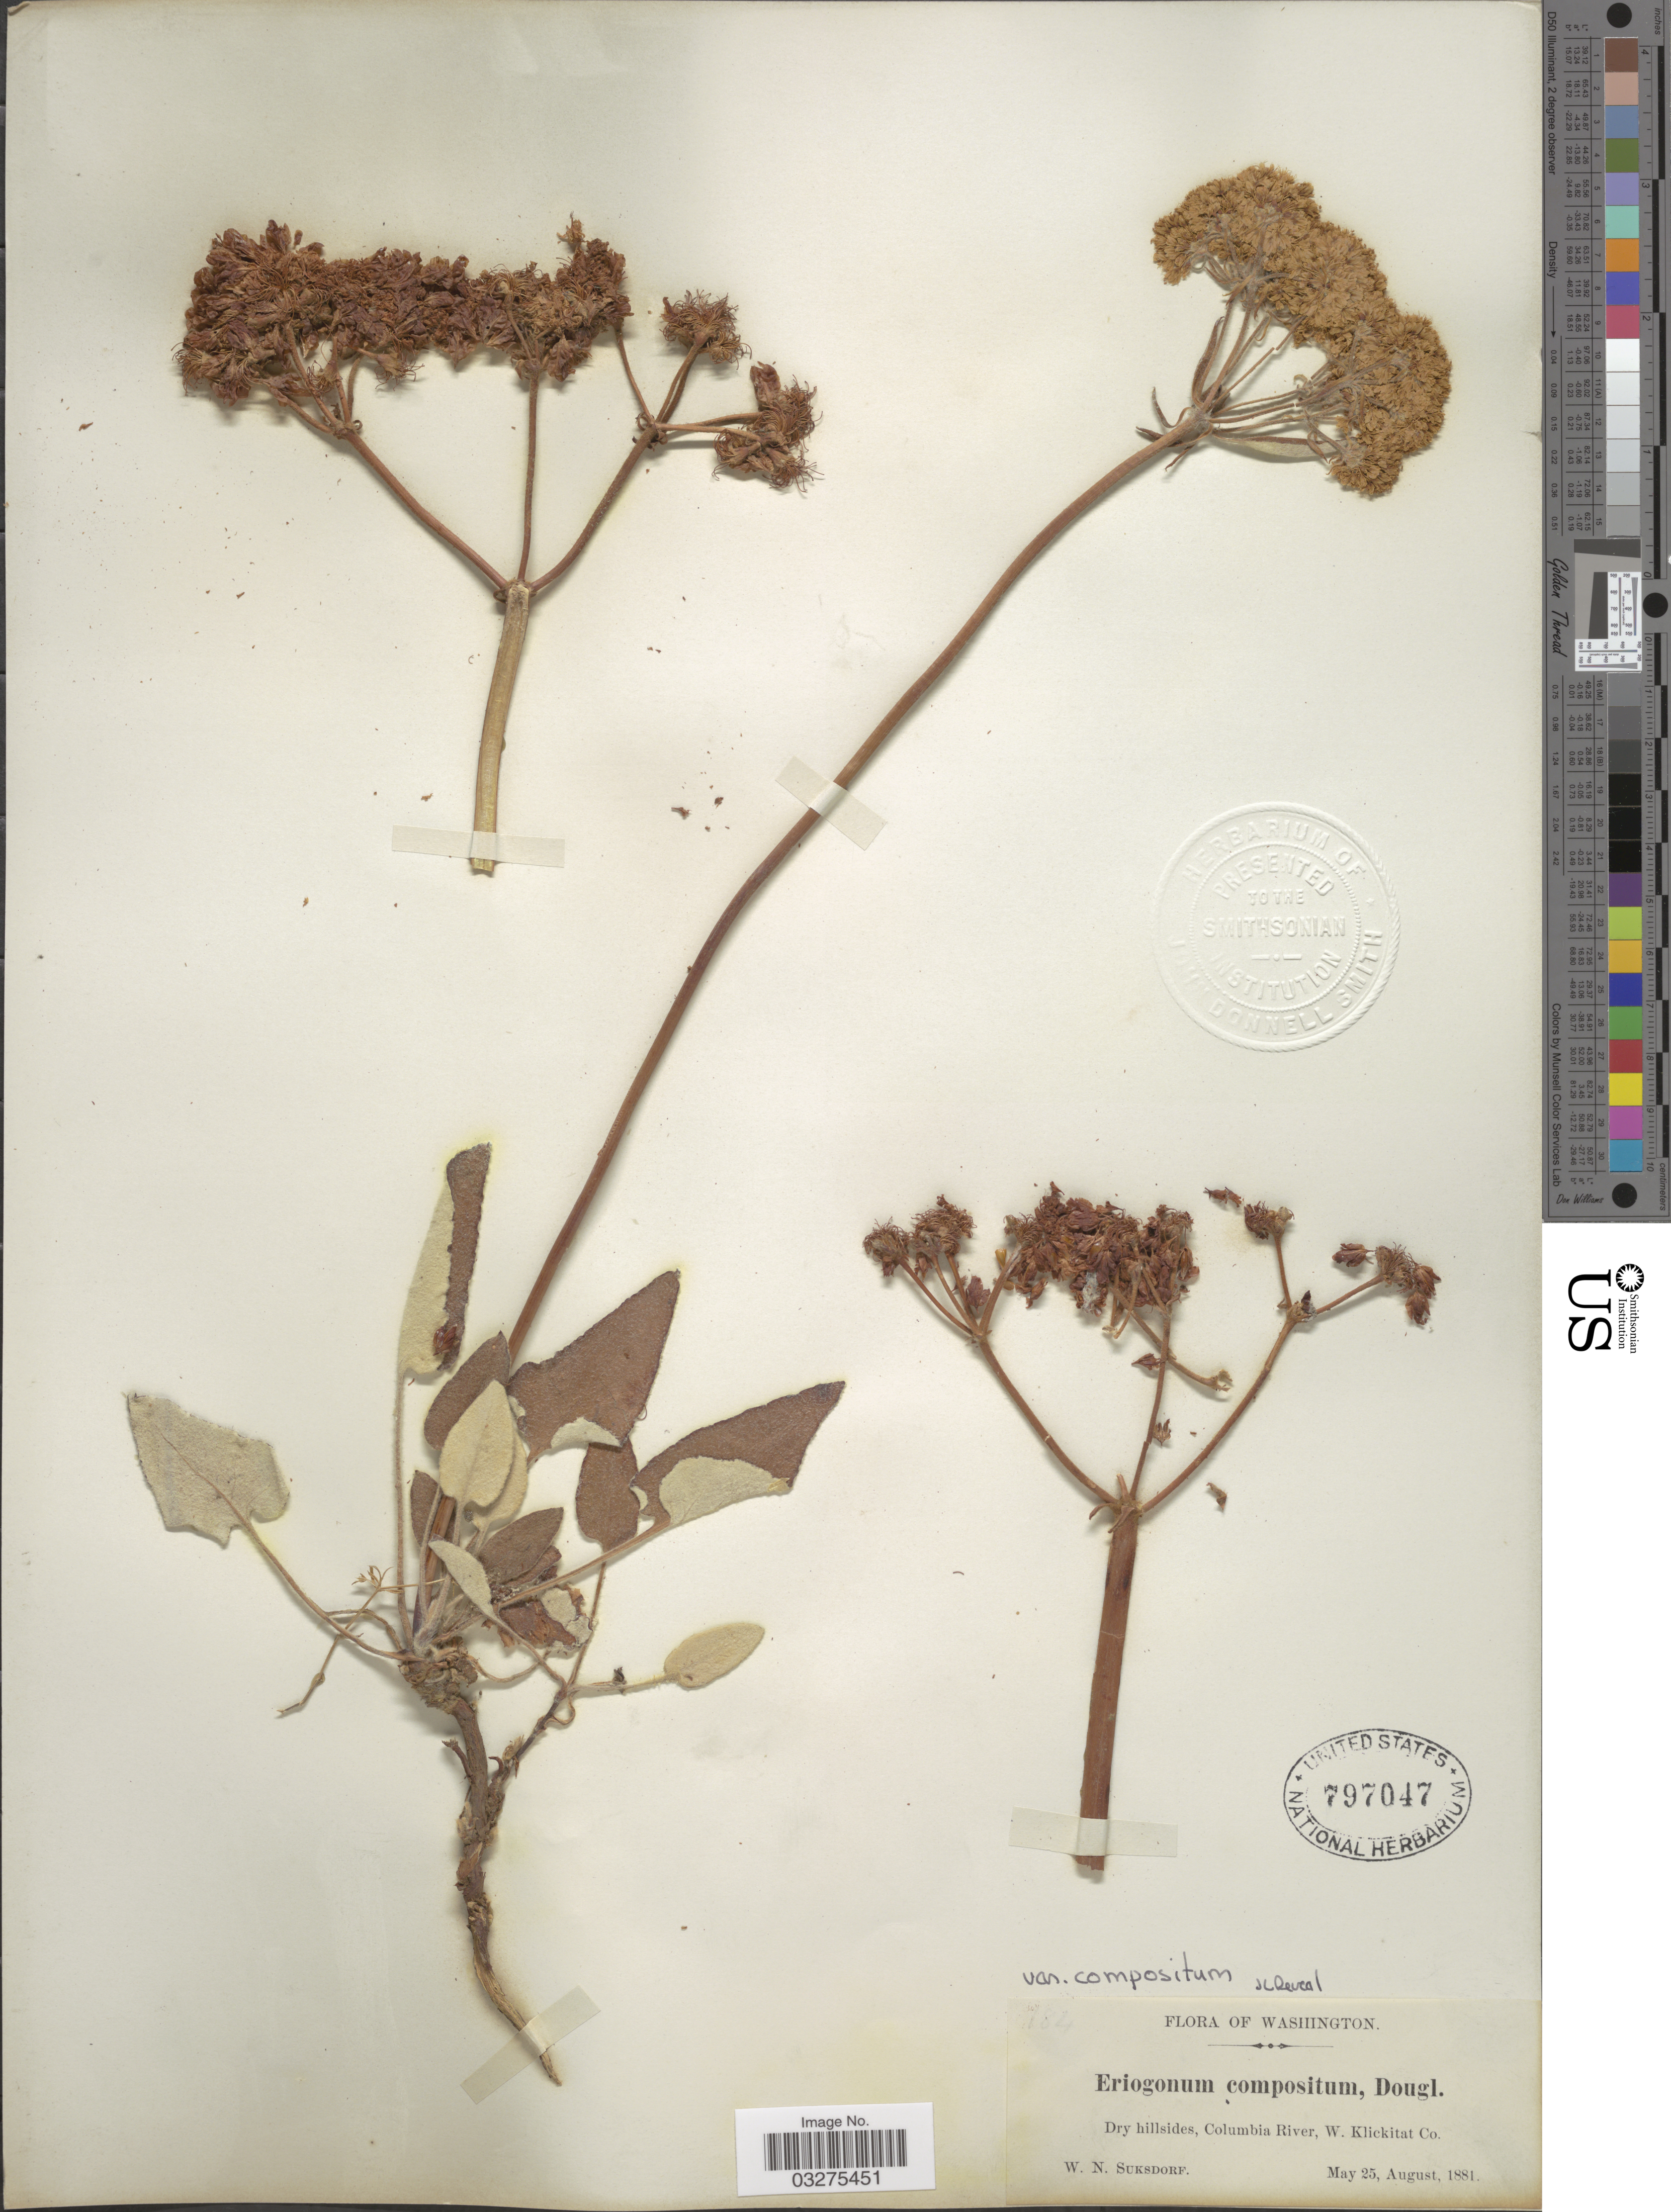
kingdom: Plantae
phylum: Tracheophyta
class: Magnoliopsida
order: Caryophyllales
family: Polygonaceae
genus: Eriogonum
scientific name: Eriogonum compositum var. compositum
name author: Douglas ex Benth.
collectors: W. N. Suksdorf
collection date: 1881-05-25/1881-08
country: United States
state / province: Washington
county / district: Klickitat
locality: Dry hillsides, Columbia River, W. Klickitat Co.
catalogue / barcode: US 797047